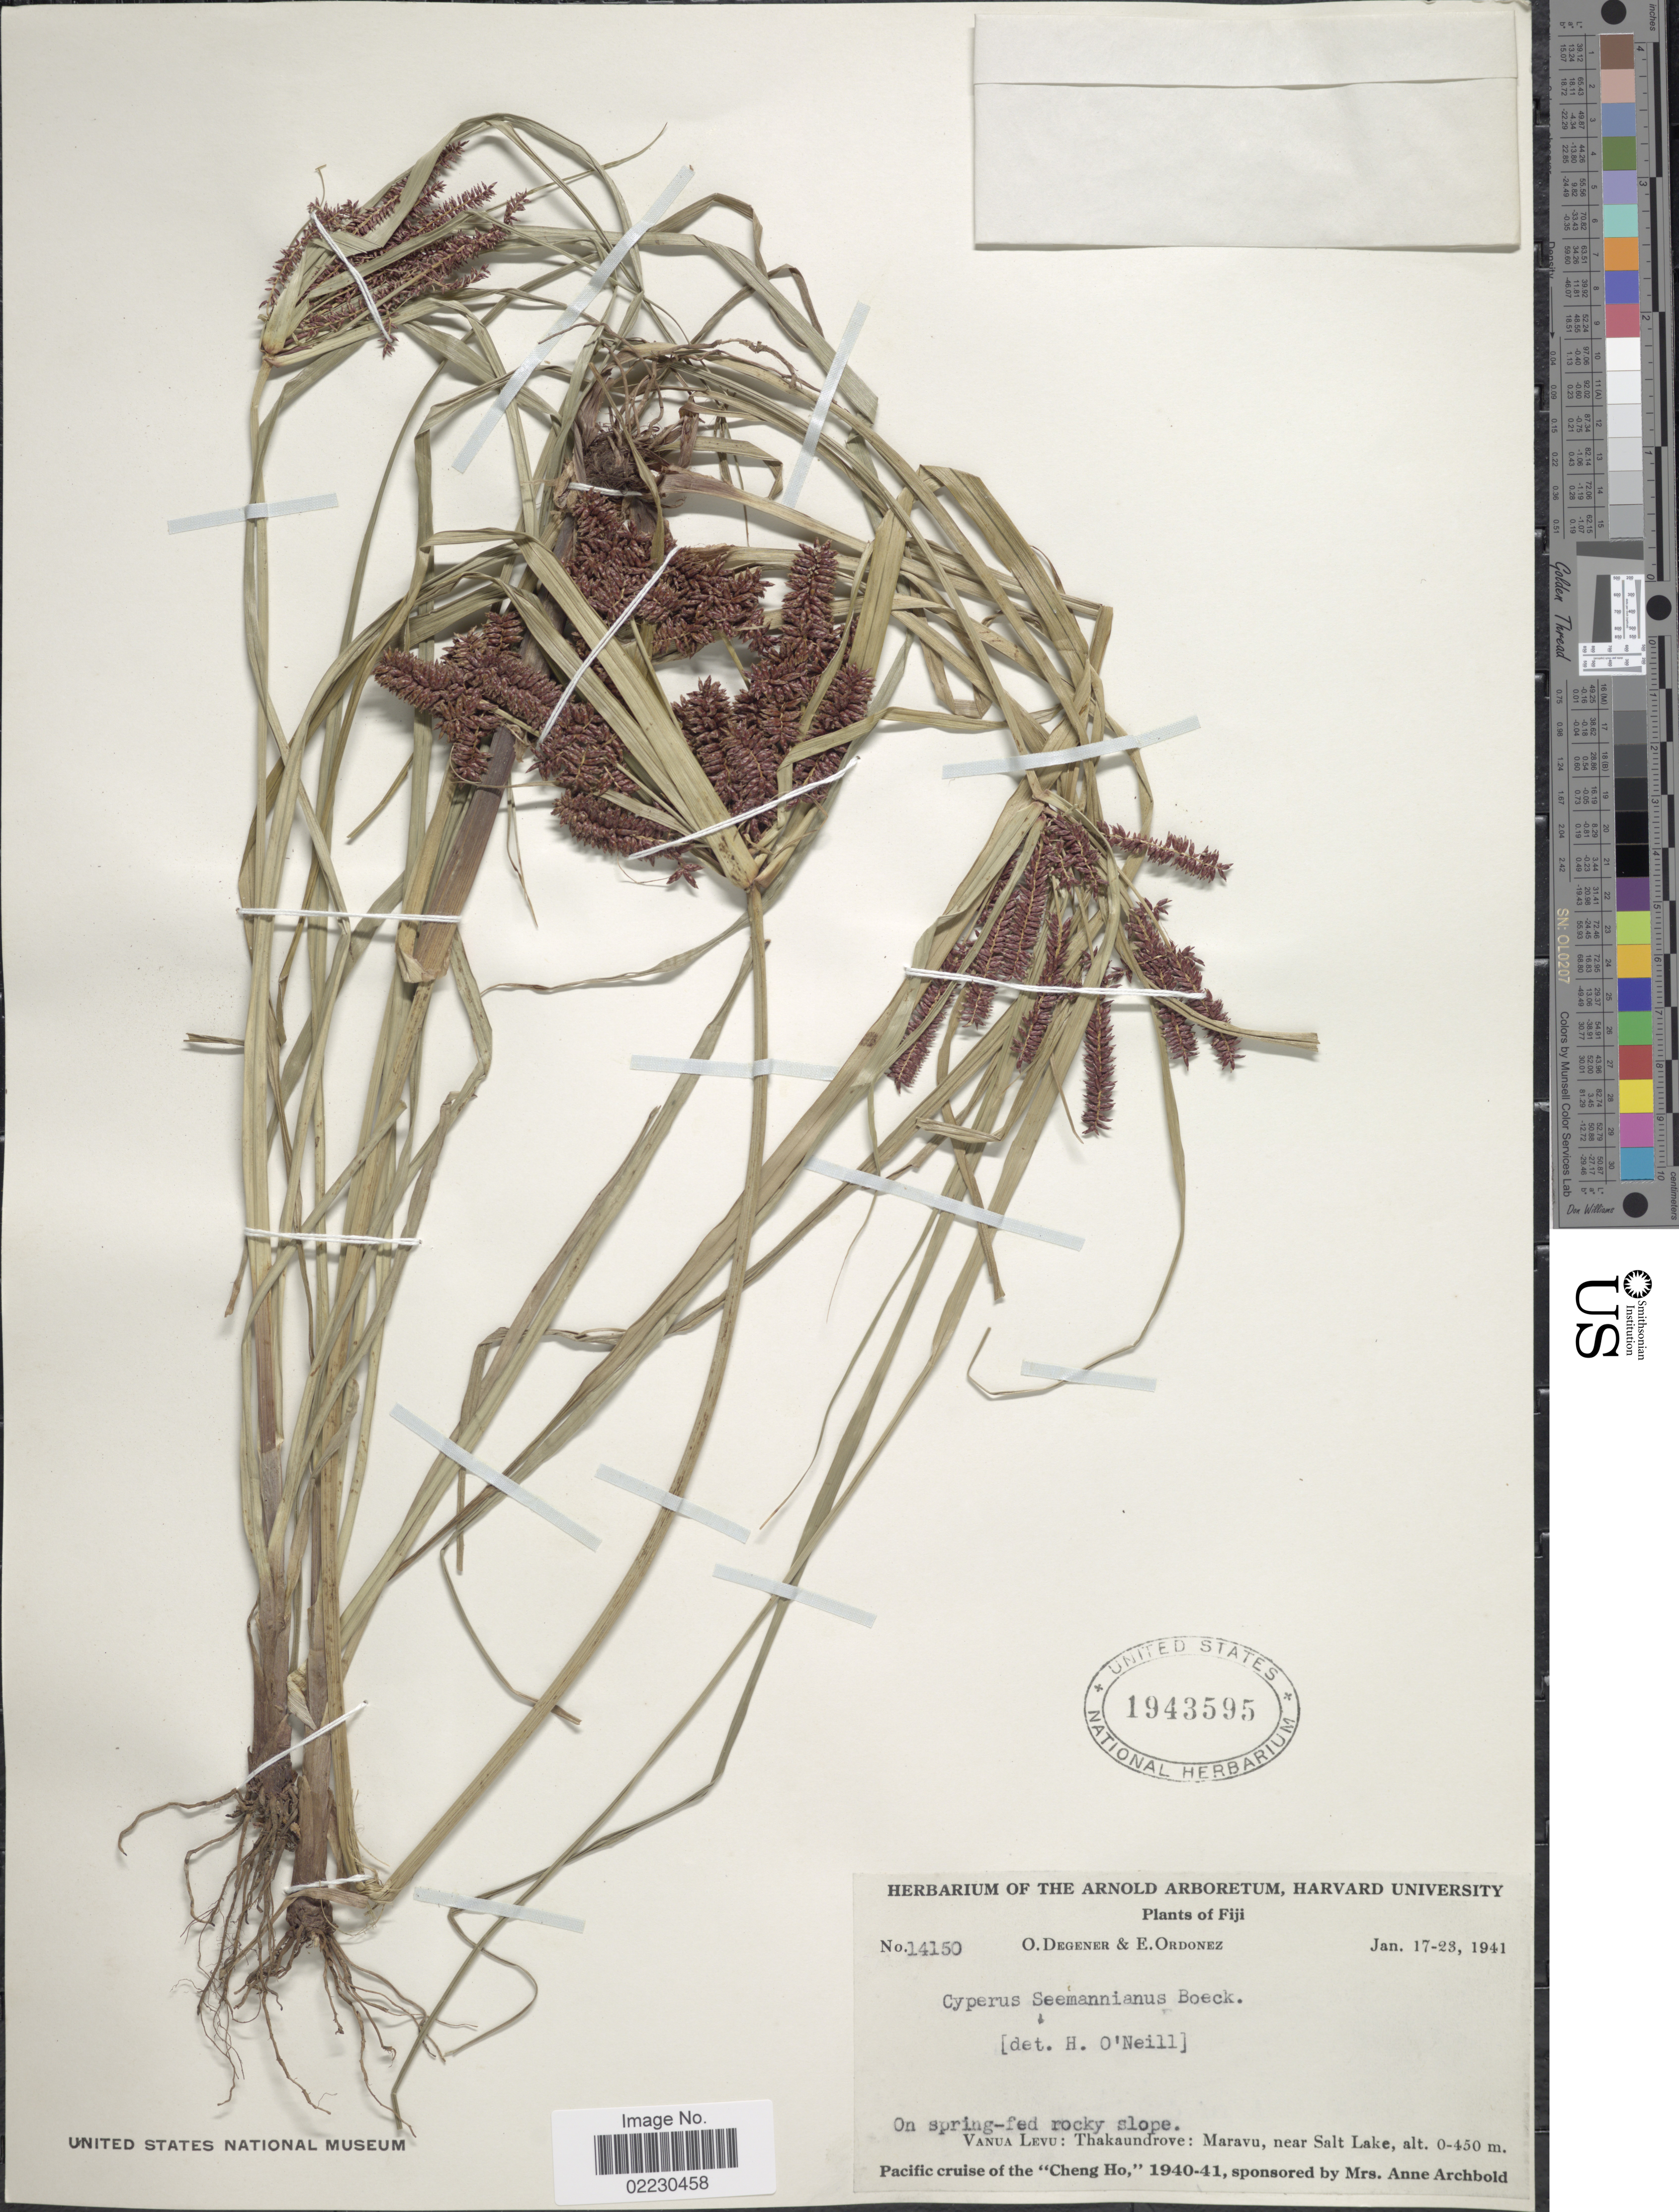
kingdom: Plantae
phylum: Tracheophyta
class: Liliopsida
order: Poales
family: Cyperaceae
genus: Cyperus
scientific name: Cyperus seemannianus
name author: Boeckeler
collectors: O. Degener & E. Ordonez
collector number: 14150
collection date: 1941-01-17/1941-01-23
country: Fiji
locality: Vanua Levu: Thakaundrove: Maravu, near Salt Lake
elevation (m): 0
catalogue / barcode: US 1943595